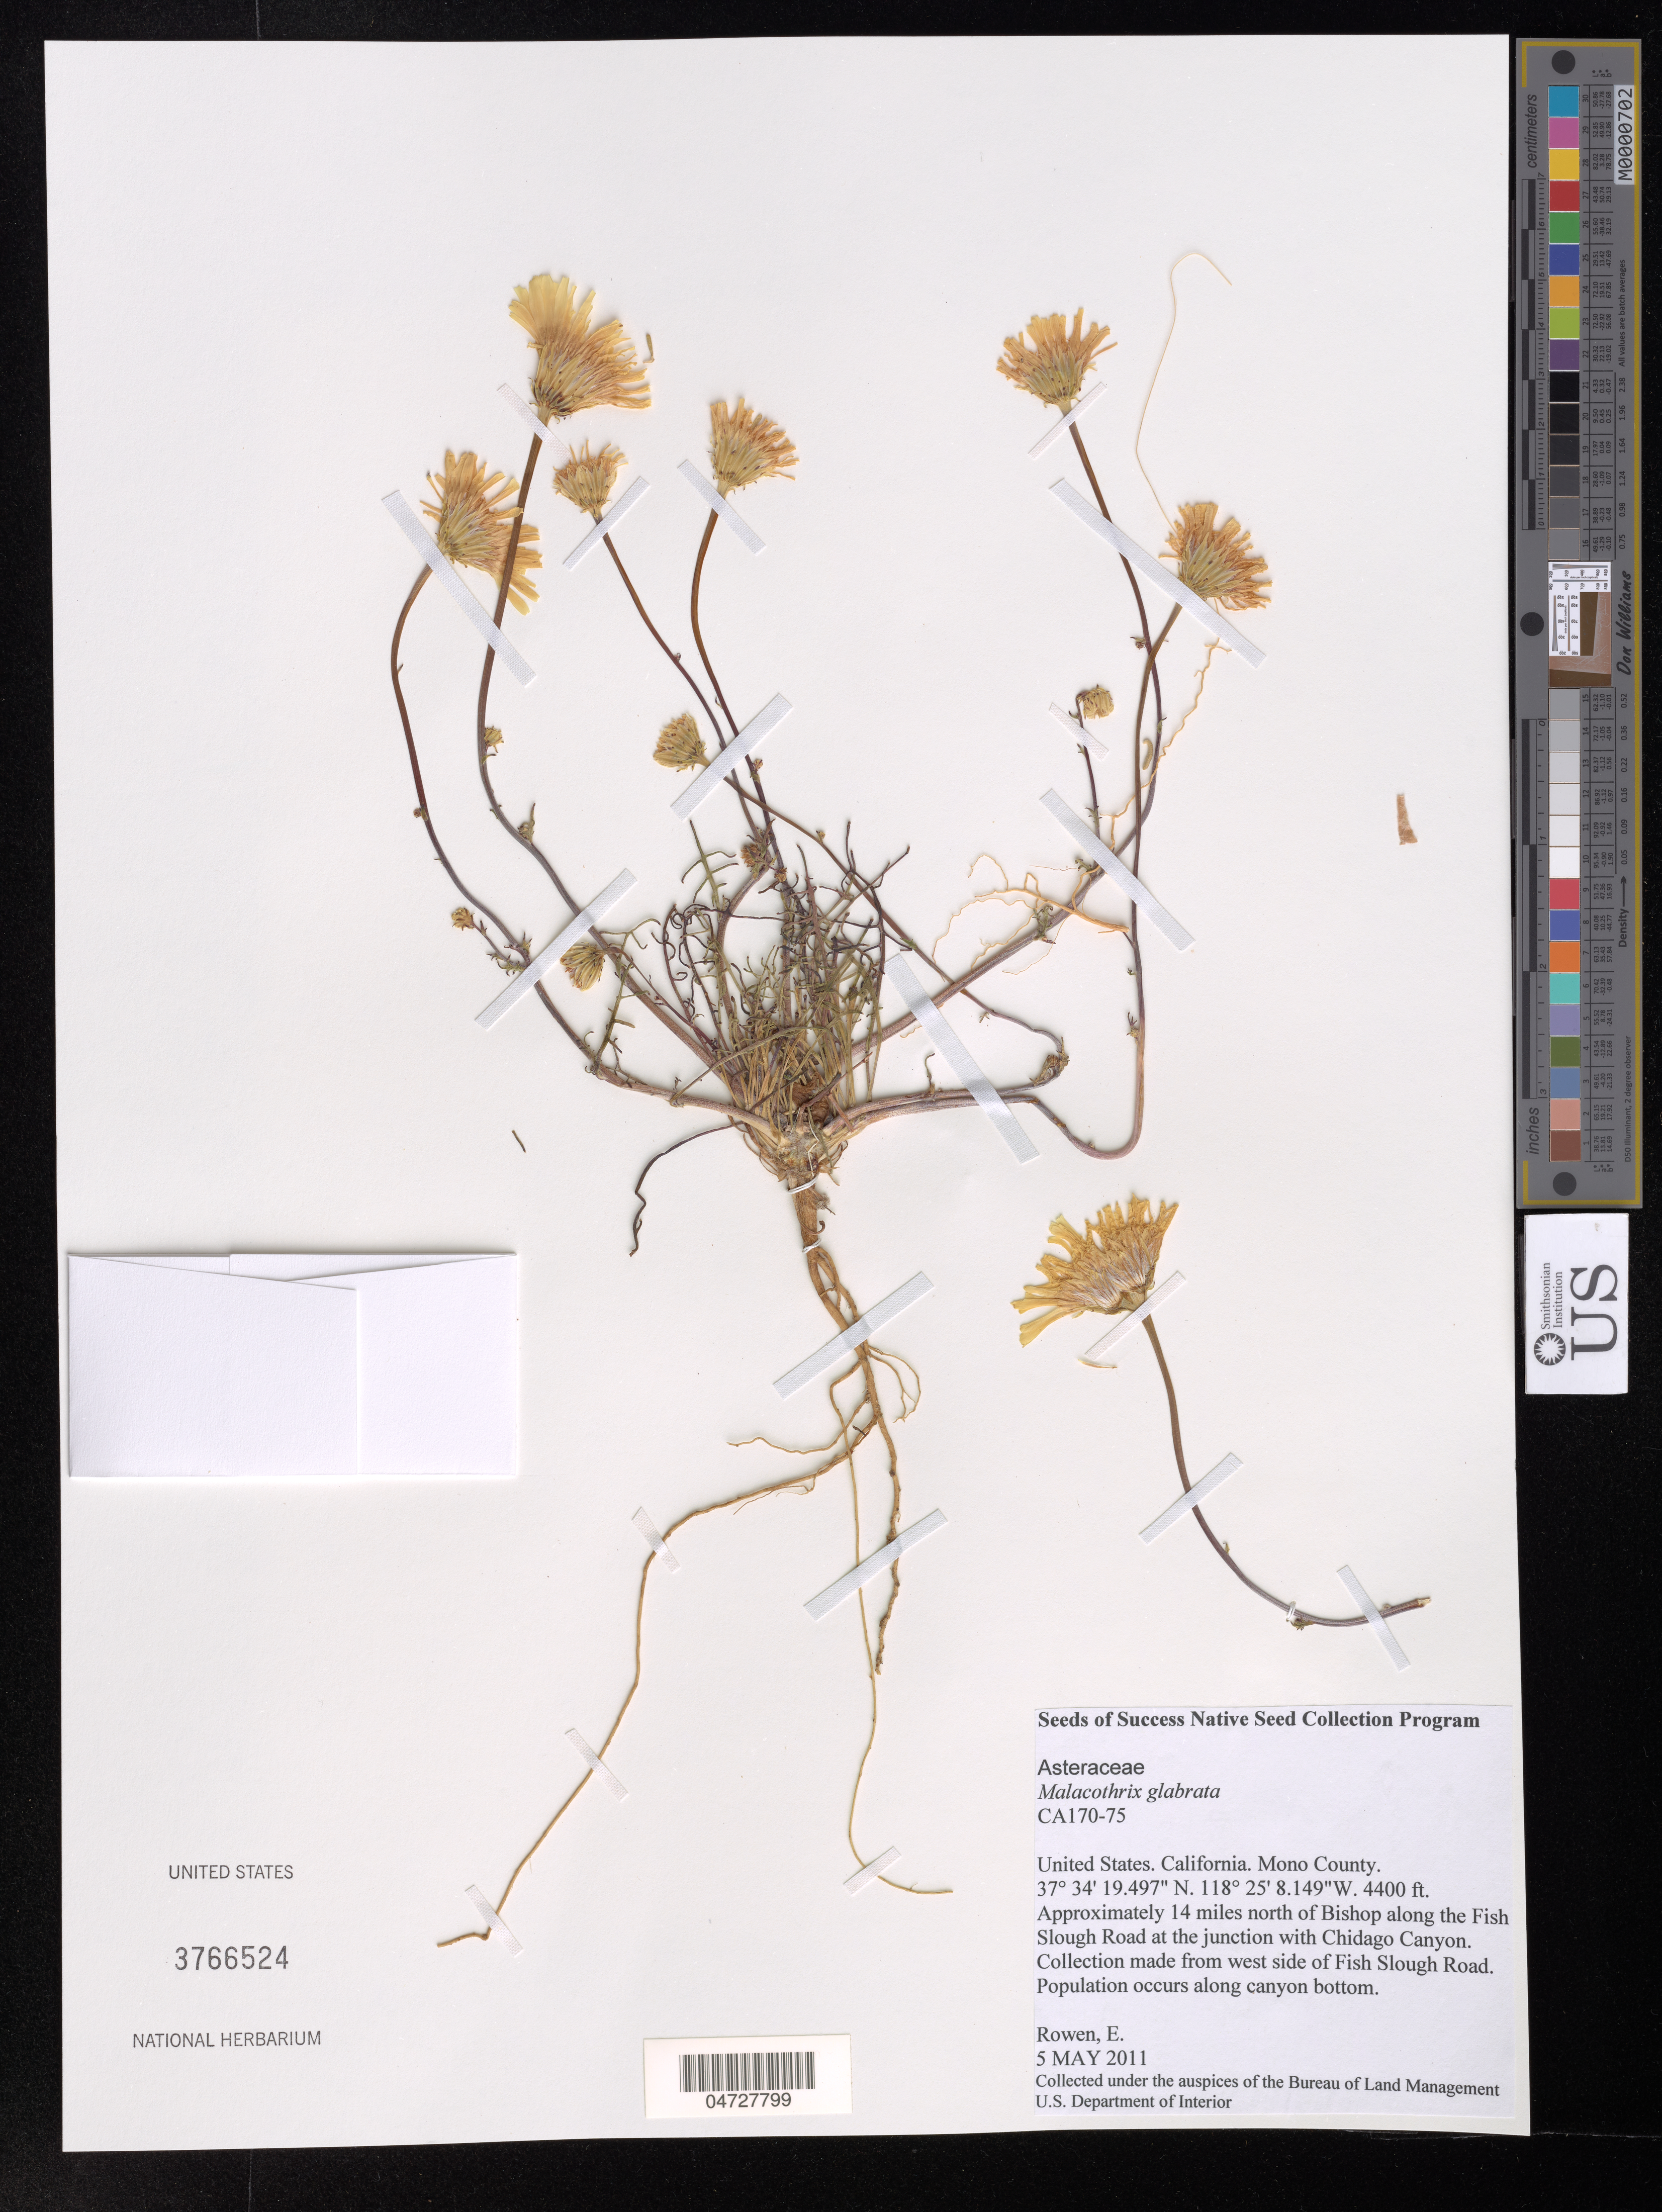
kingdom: Plantae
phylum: Tracheophyta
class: Magnoliopsida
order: Asterales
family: Asteraceae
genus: Malacothrix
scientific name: Malacothrix glabrata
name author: (A. Gray ex D.C. Eaton) A. Gray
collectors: E. Rowen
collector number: CA170-75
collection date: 2011-05-05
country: United States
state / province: California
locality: Mono County.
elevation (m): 1341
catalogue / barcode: US 3766524